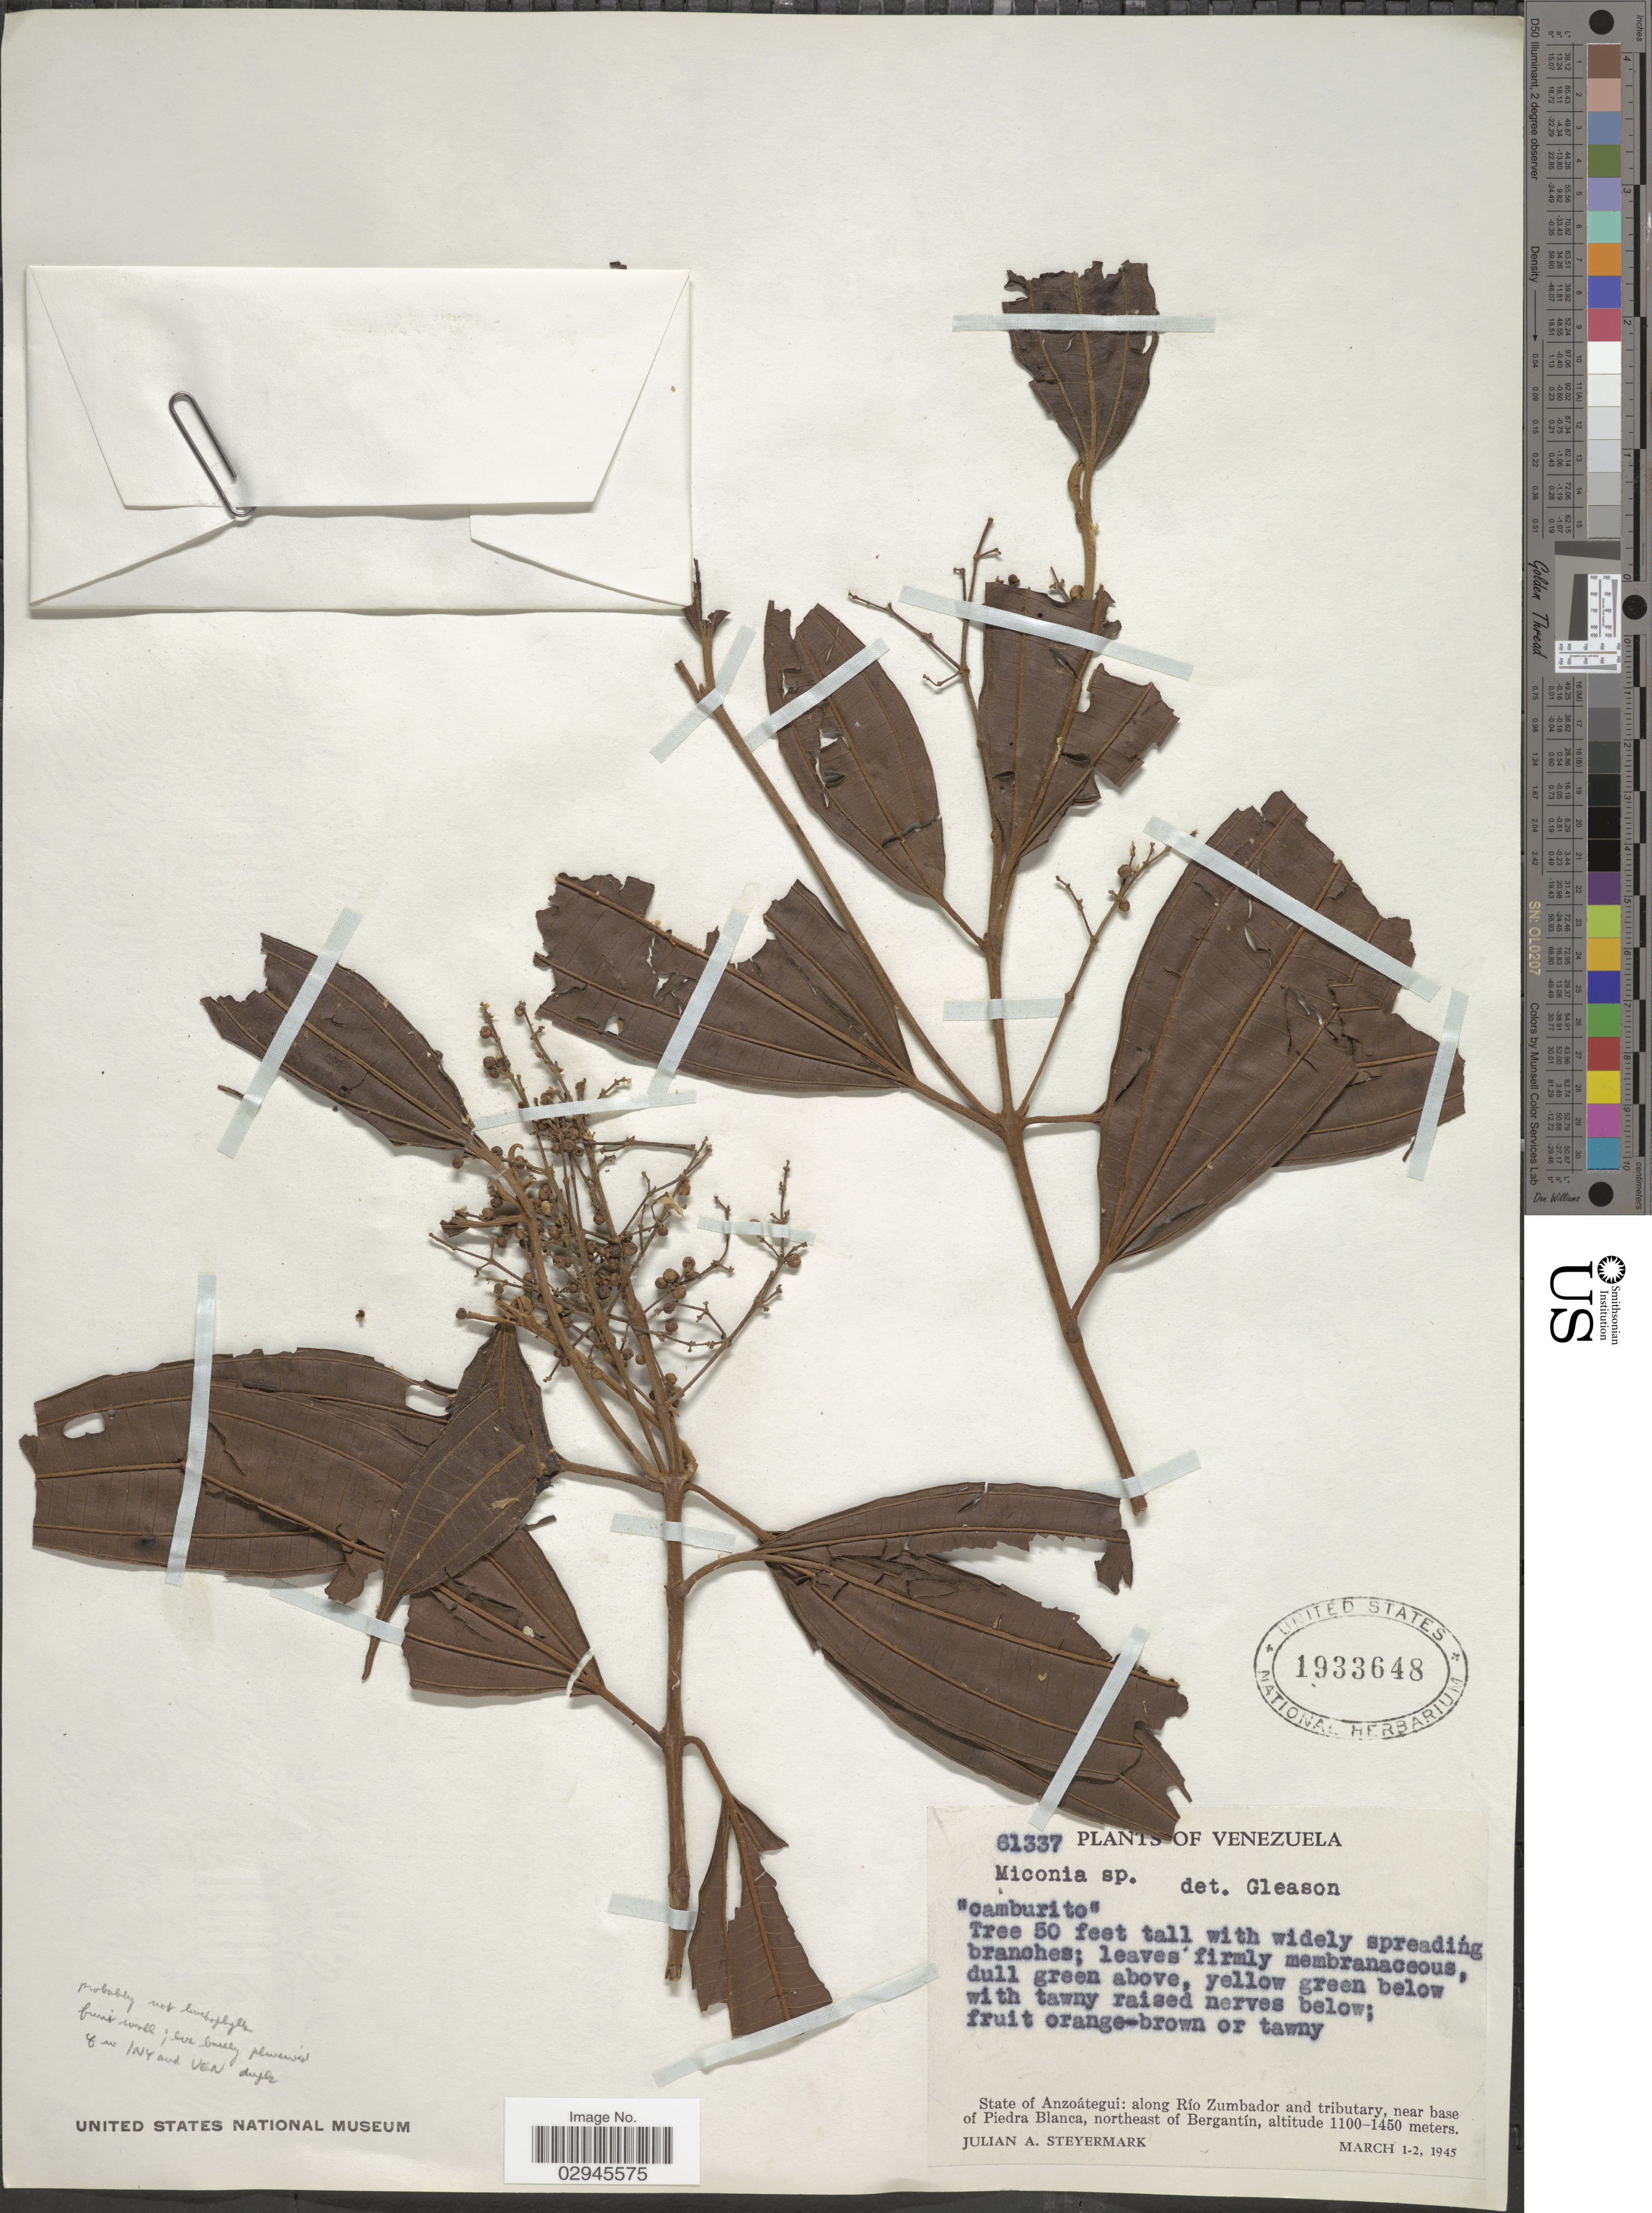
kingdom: Plantae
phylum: Tracheophyta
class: Magnoliopsida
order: Myrtales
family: Melastomataceae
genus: Miconia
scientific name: Miconia sp.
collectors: J. Steyermark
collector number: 61337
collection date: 1945-03-01/1945-03-02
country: Venezuela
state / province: Anzoategui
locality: Along Río Zumbador and tributary, near base of Piedra Blanca, northeast of Bergantín.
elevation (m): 1100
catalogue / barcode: US 1933648